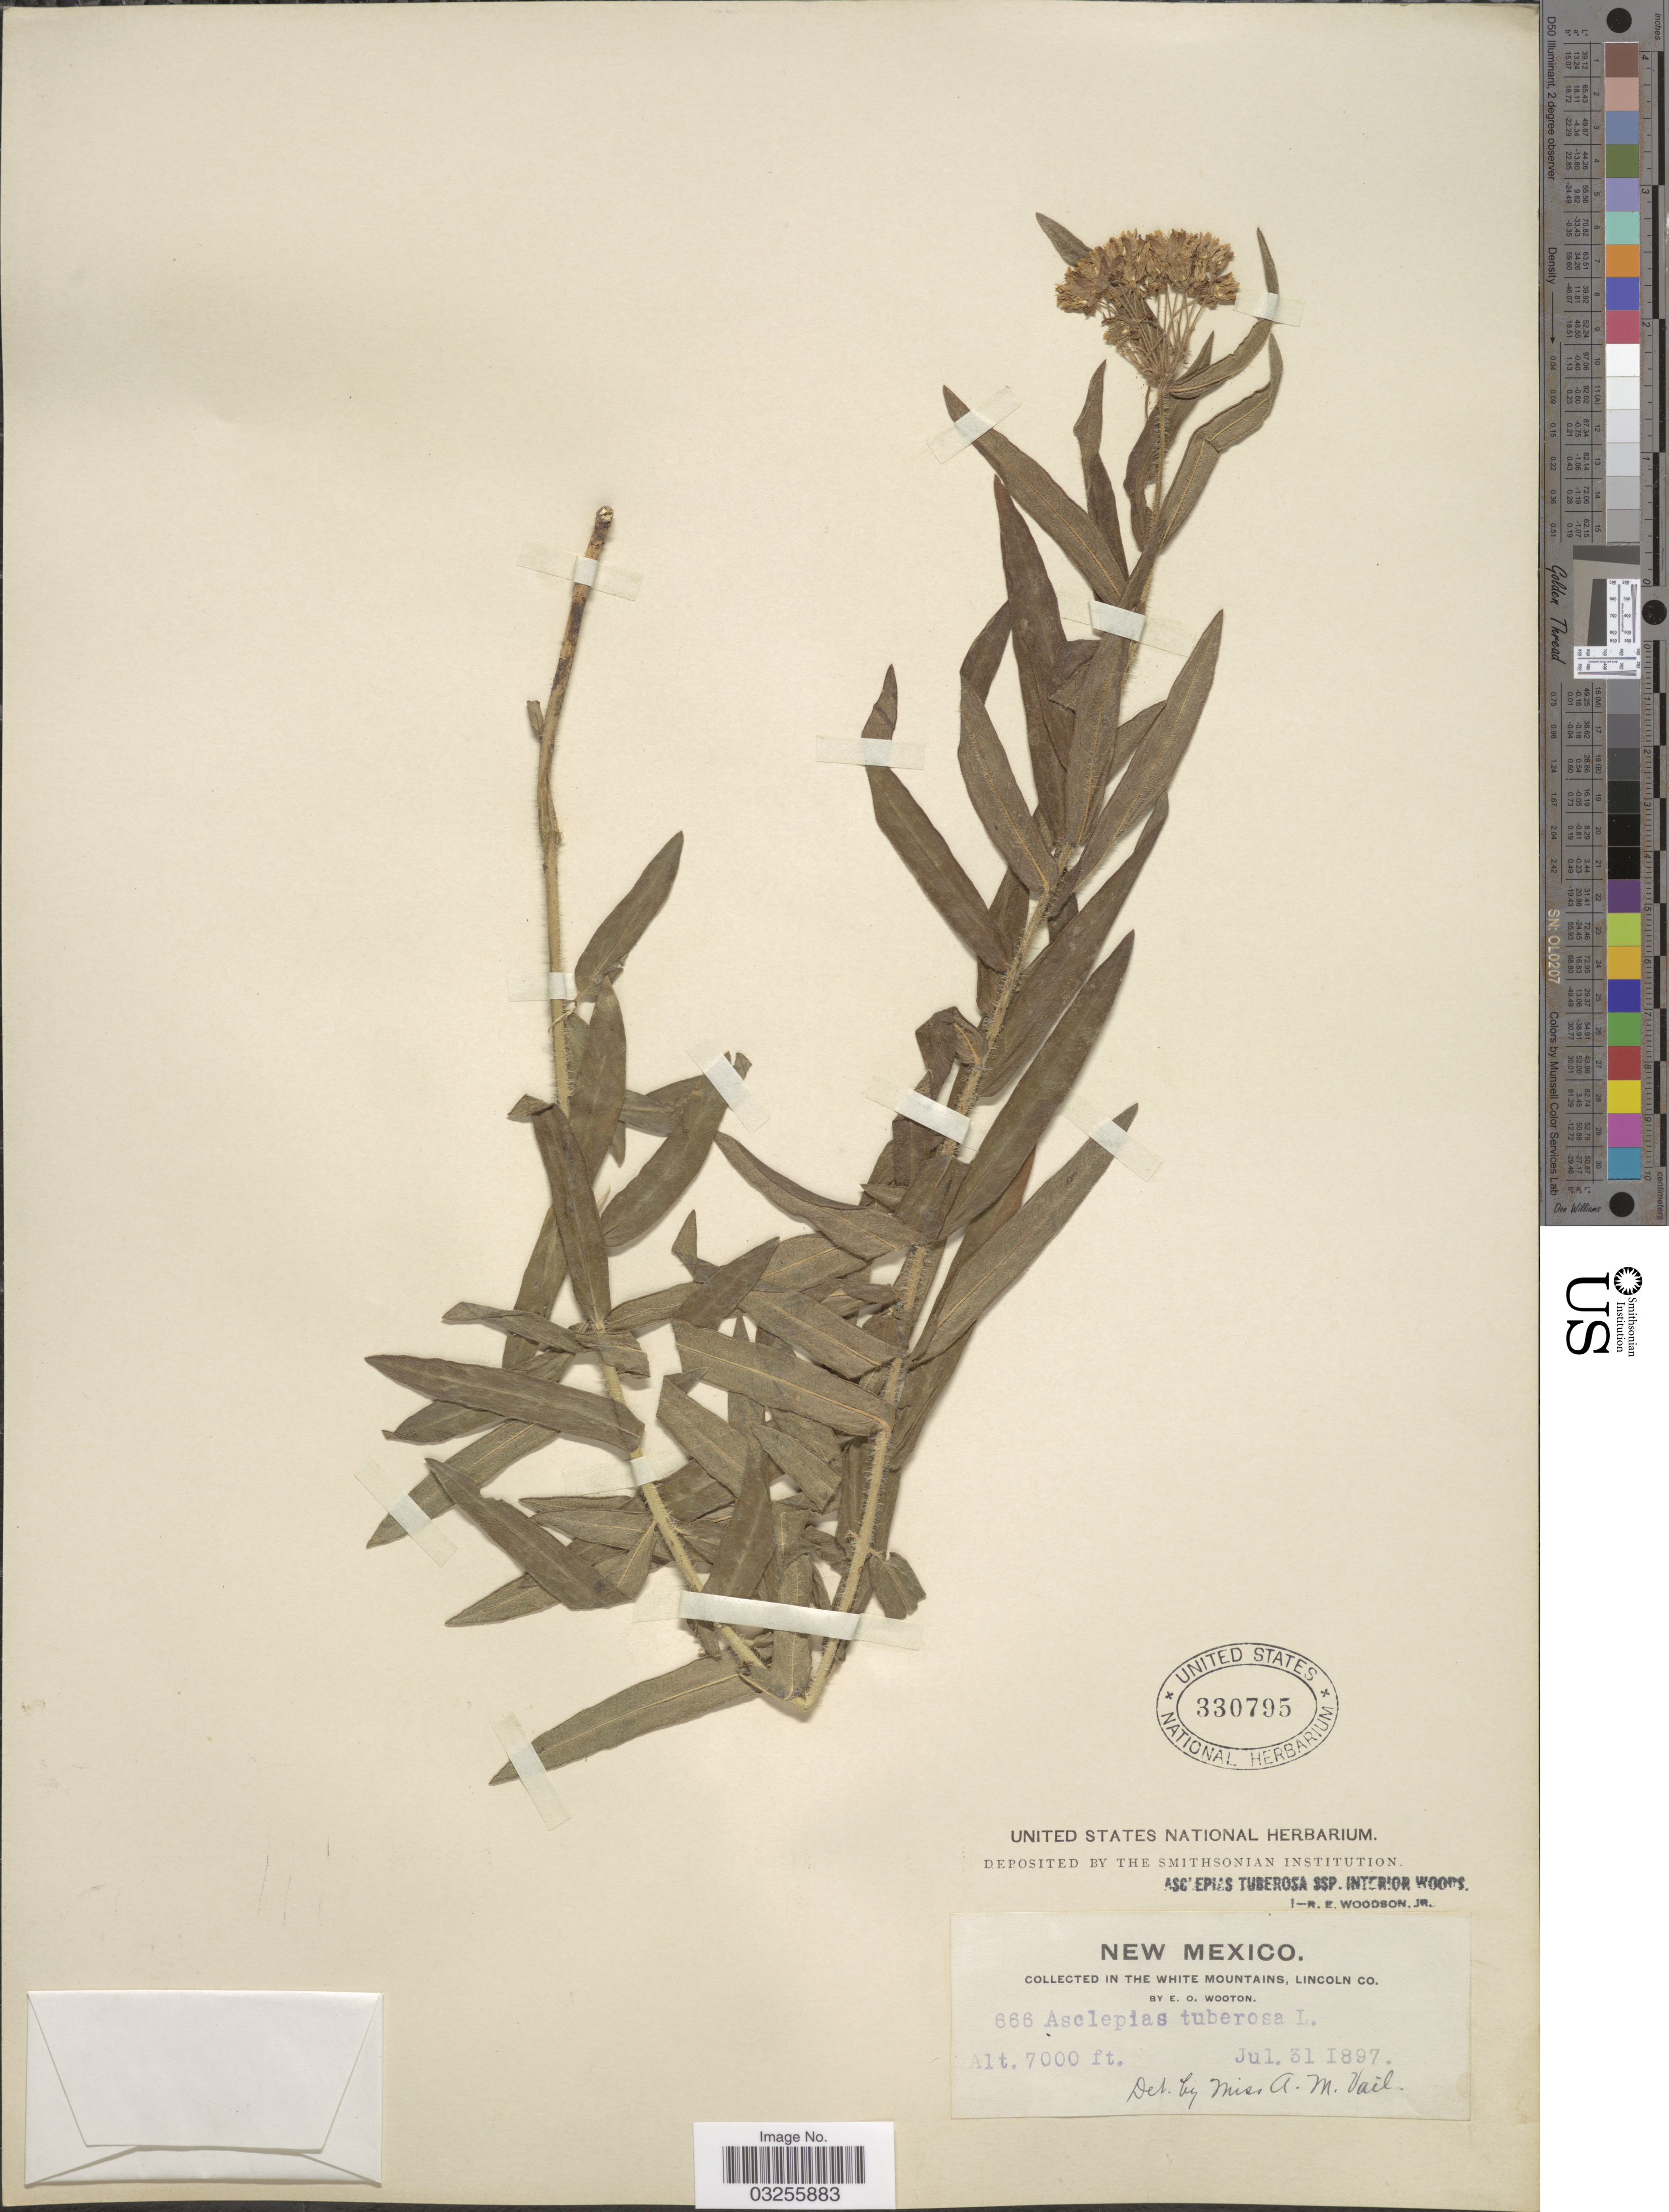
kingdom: Plantae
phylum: Tracheophyta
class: Magnoliopsida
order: Gentianales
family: Apocynaceae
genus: Asclepias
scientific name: Asclepias tuberosa subsp. interior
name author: Woodson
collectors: E. O. Wooton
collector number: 666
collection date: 1897-07-31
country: United States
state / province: New Mexico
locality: In the White Mountains, Lincoln Co.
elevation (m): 2134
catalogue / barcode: US 330795